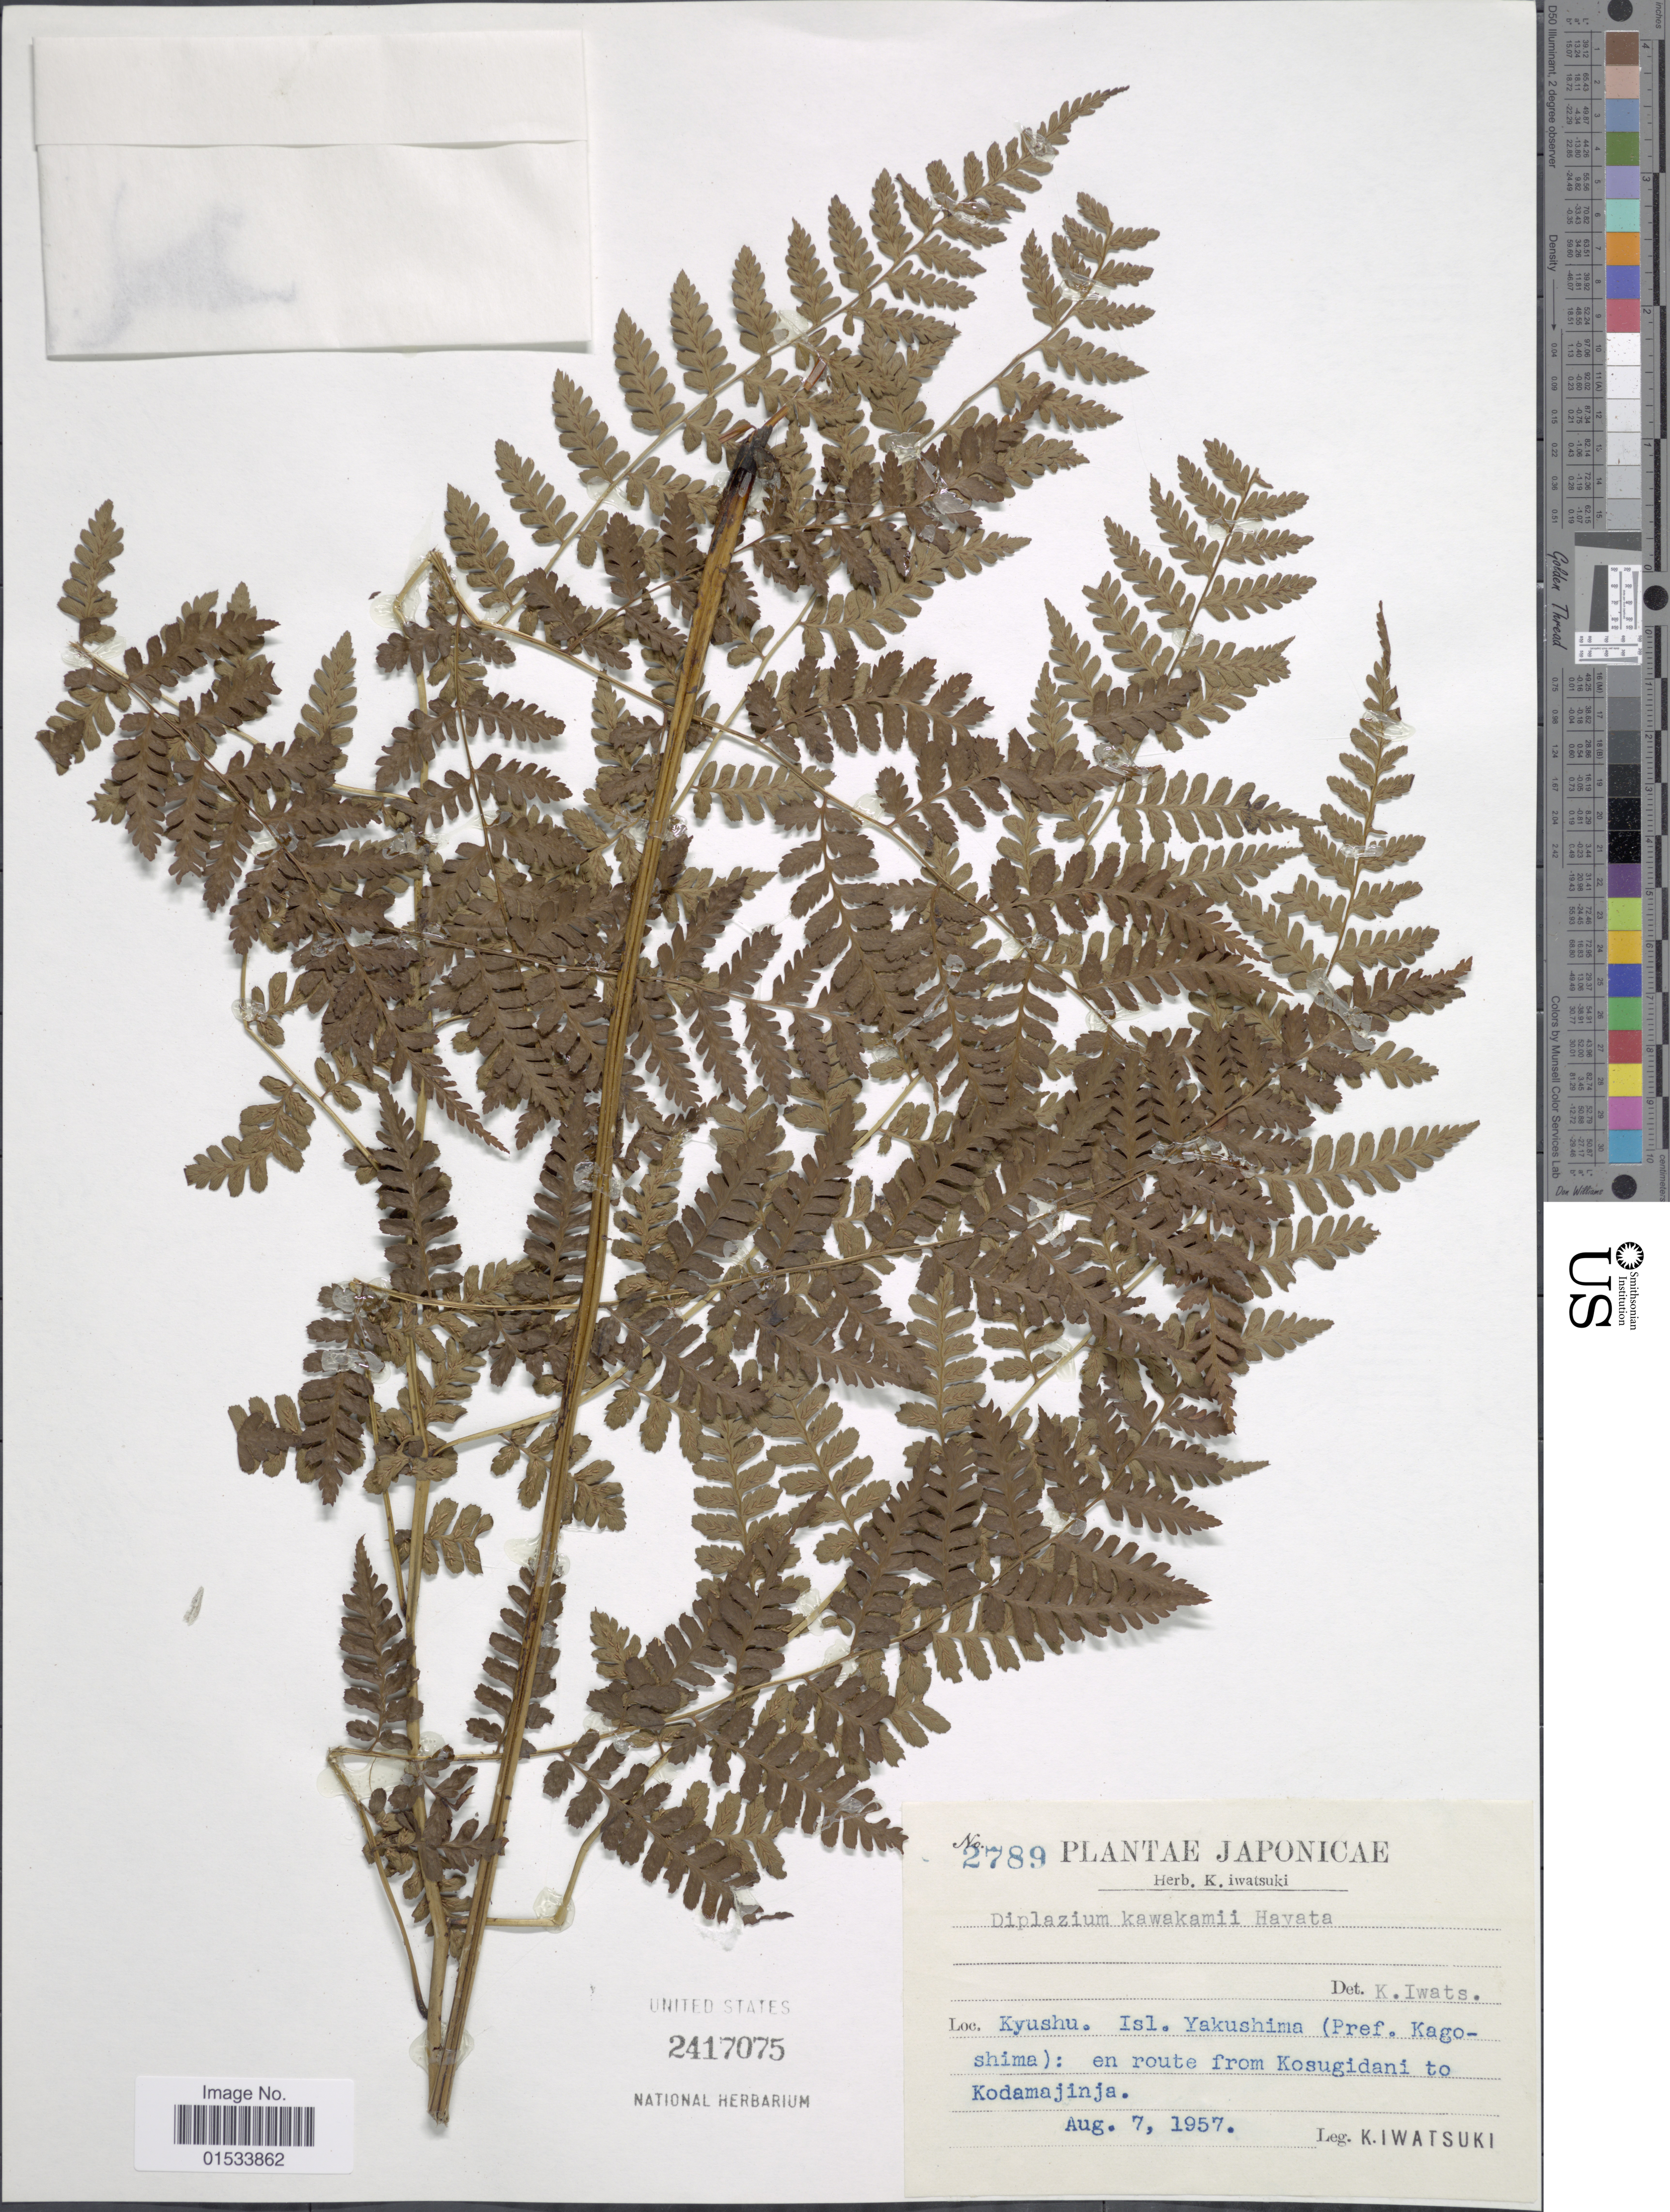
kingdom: Plantae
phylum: Tracheophyta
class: Polypodiopsida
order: Polypodiales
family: Athyriaceae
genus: Diplazium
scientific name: Diplazium kawakamii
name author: Hayata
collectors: K. Iwatsuki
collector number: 2789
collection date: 1957-08-07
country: Japan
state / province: Kagosima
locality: Kyushu. Isl. Yakushima (Pref. Kagoshima): en route from Kosugidani to Kodamajinja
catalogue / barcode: US 2417075